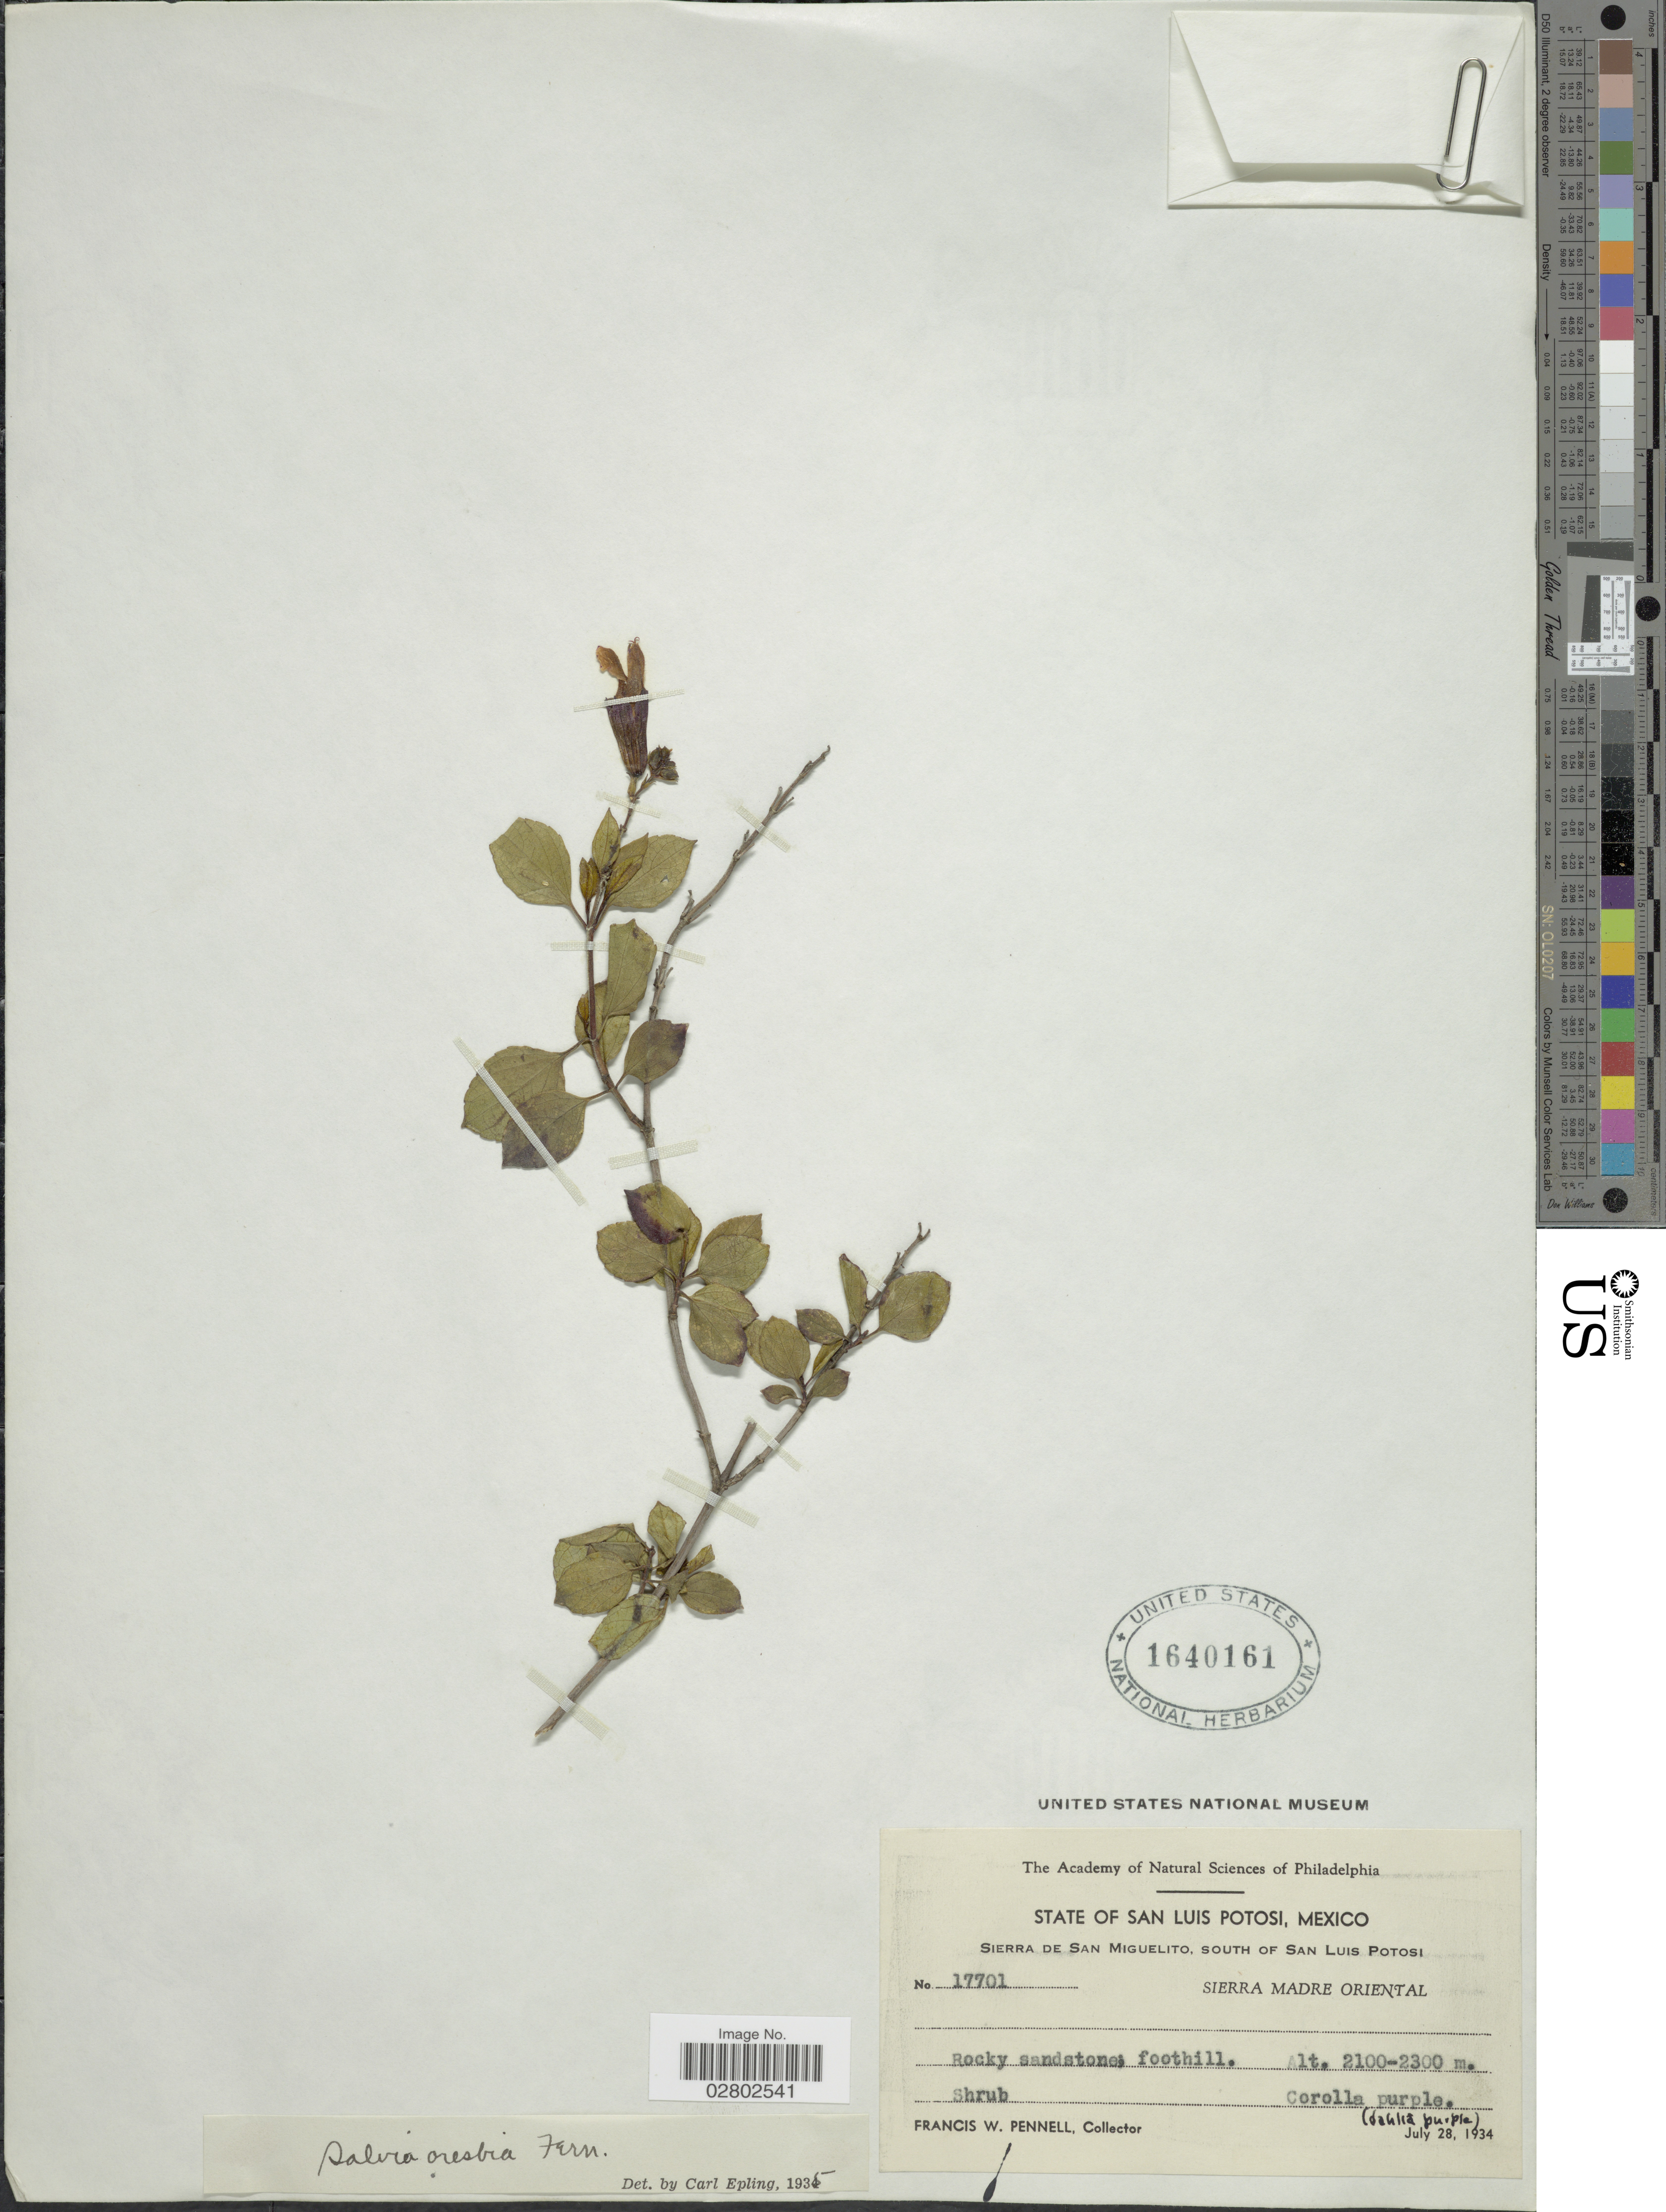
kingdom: Plantae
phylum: Tracheophyta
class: Magnoliopsida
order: Lamiales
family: Lamiaceae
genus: Salvia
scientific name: Salvia oresbia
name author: Fernald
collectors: F. W. Pennell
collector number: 17701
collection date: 1934-07-28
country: Mexico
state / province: San Luis Potosí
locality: Sierra de San Miguelito, south of San Luis Potosi. Sierra Madre Oriental.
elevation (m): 2100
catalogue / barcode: US 1640161